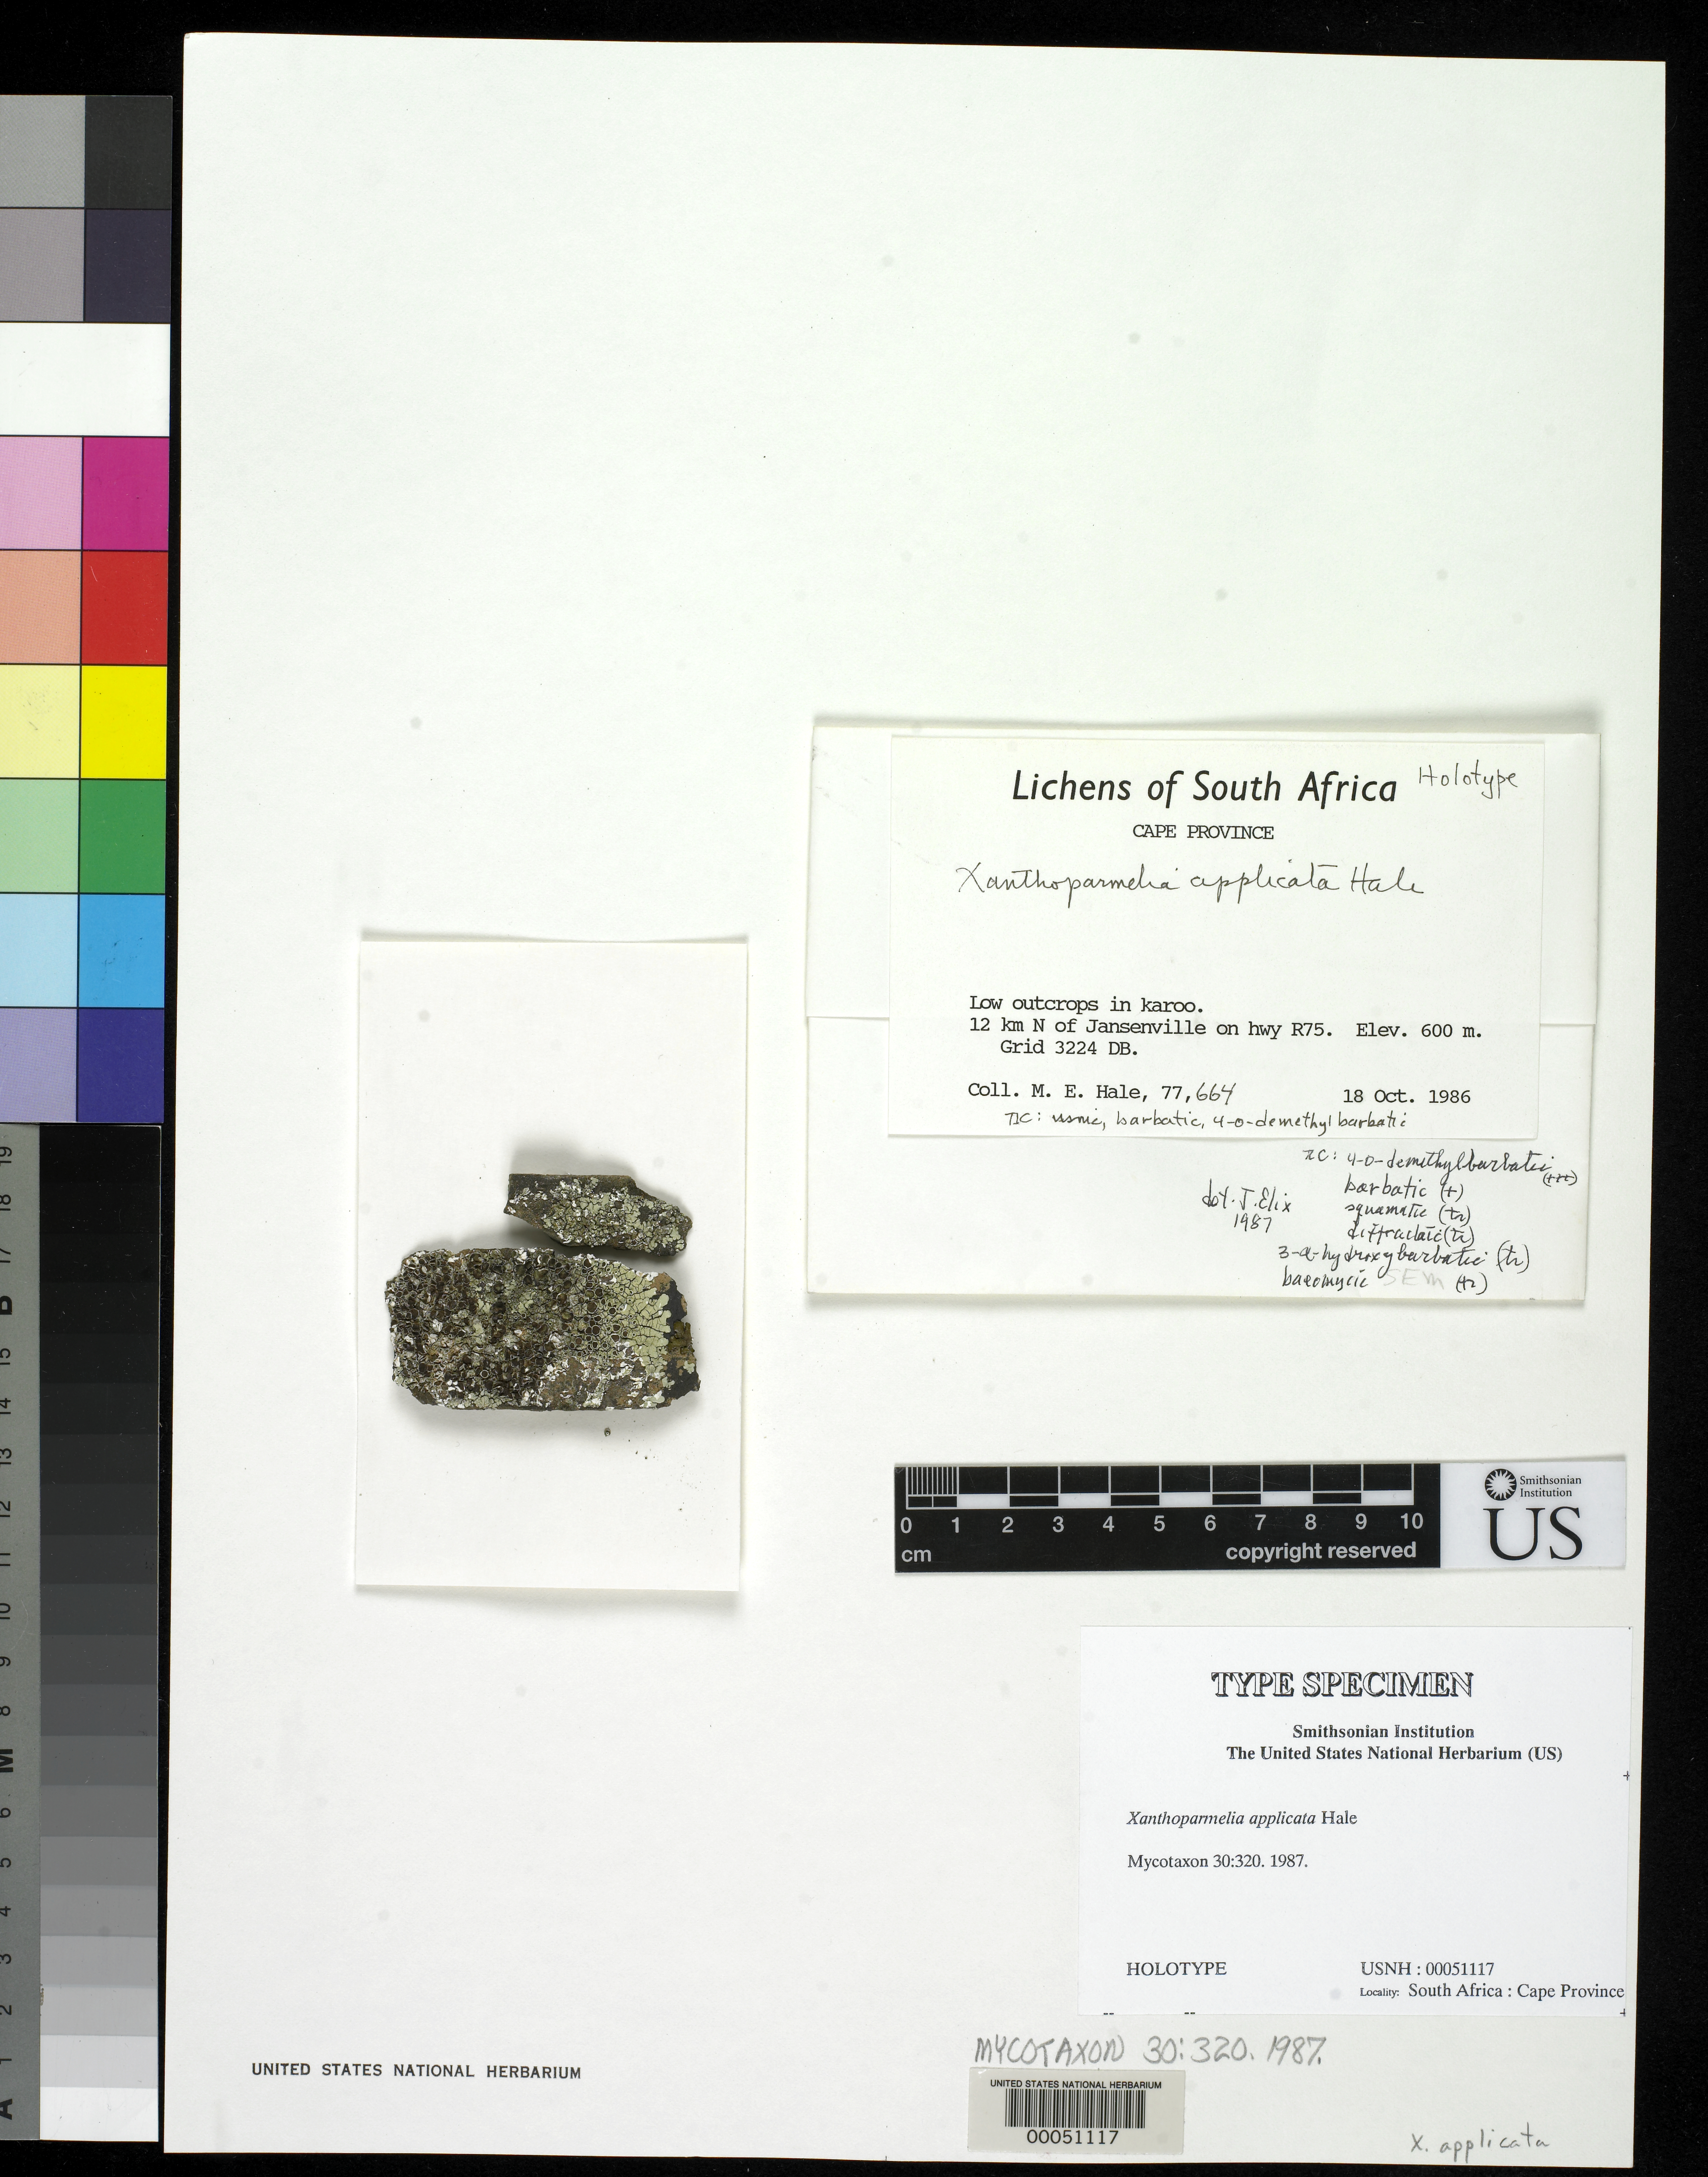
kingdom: Fungi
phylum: Ascomycota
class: Lecanoromycetes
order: Lecanorales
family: Parmeliaceae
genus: Xanthoparmelia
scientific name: Xanthoparmelia applicata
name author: Hale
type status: Holotype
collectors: M. Hale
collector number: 77664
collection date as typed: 18 Oct 1986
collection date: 1986-10-18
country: South Africa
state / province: Eastern Cape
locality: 12 km N of Jansenville on Hwy R75, low outcrops in Karoo.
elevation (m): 600